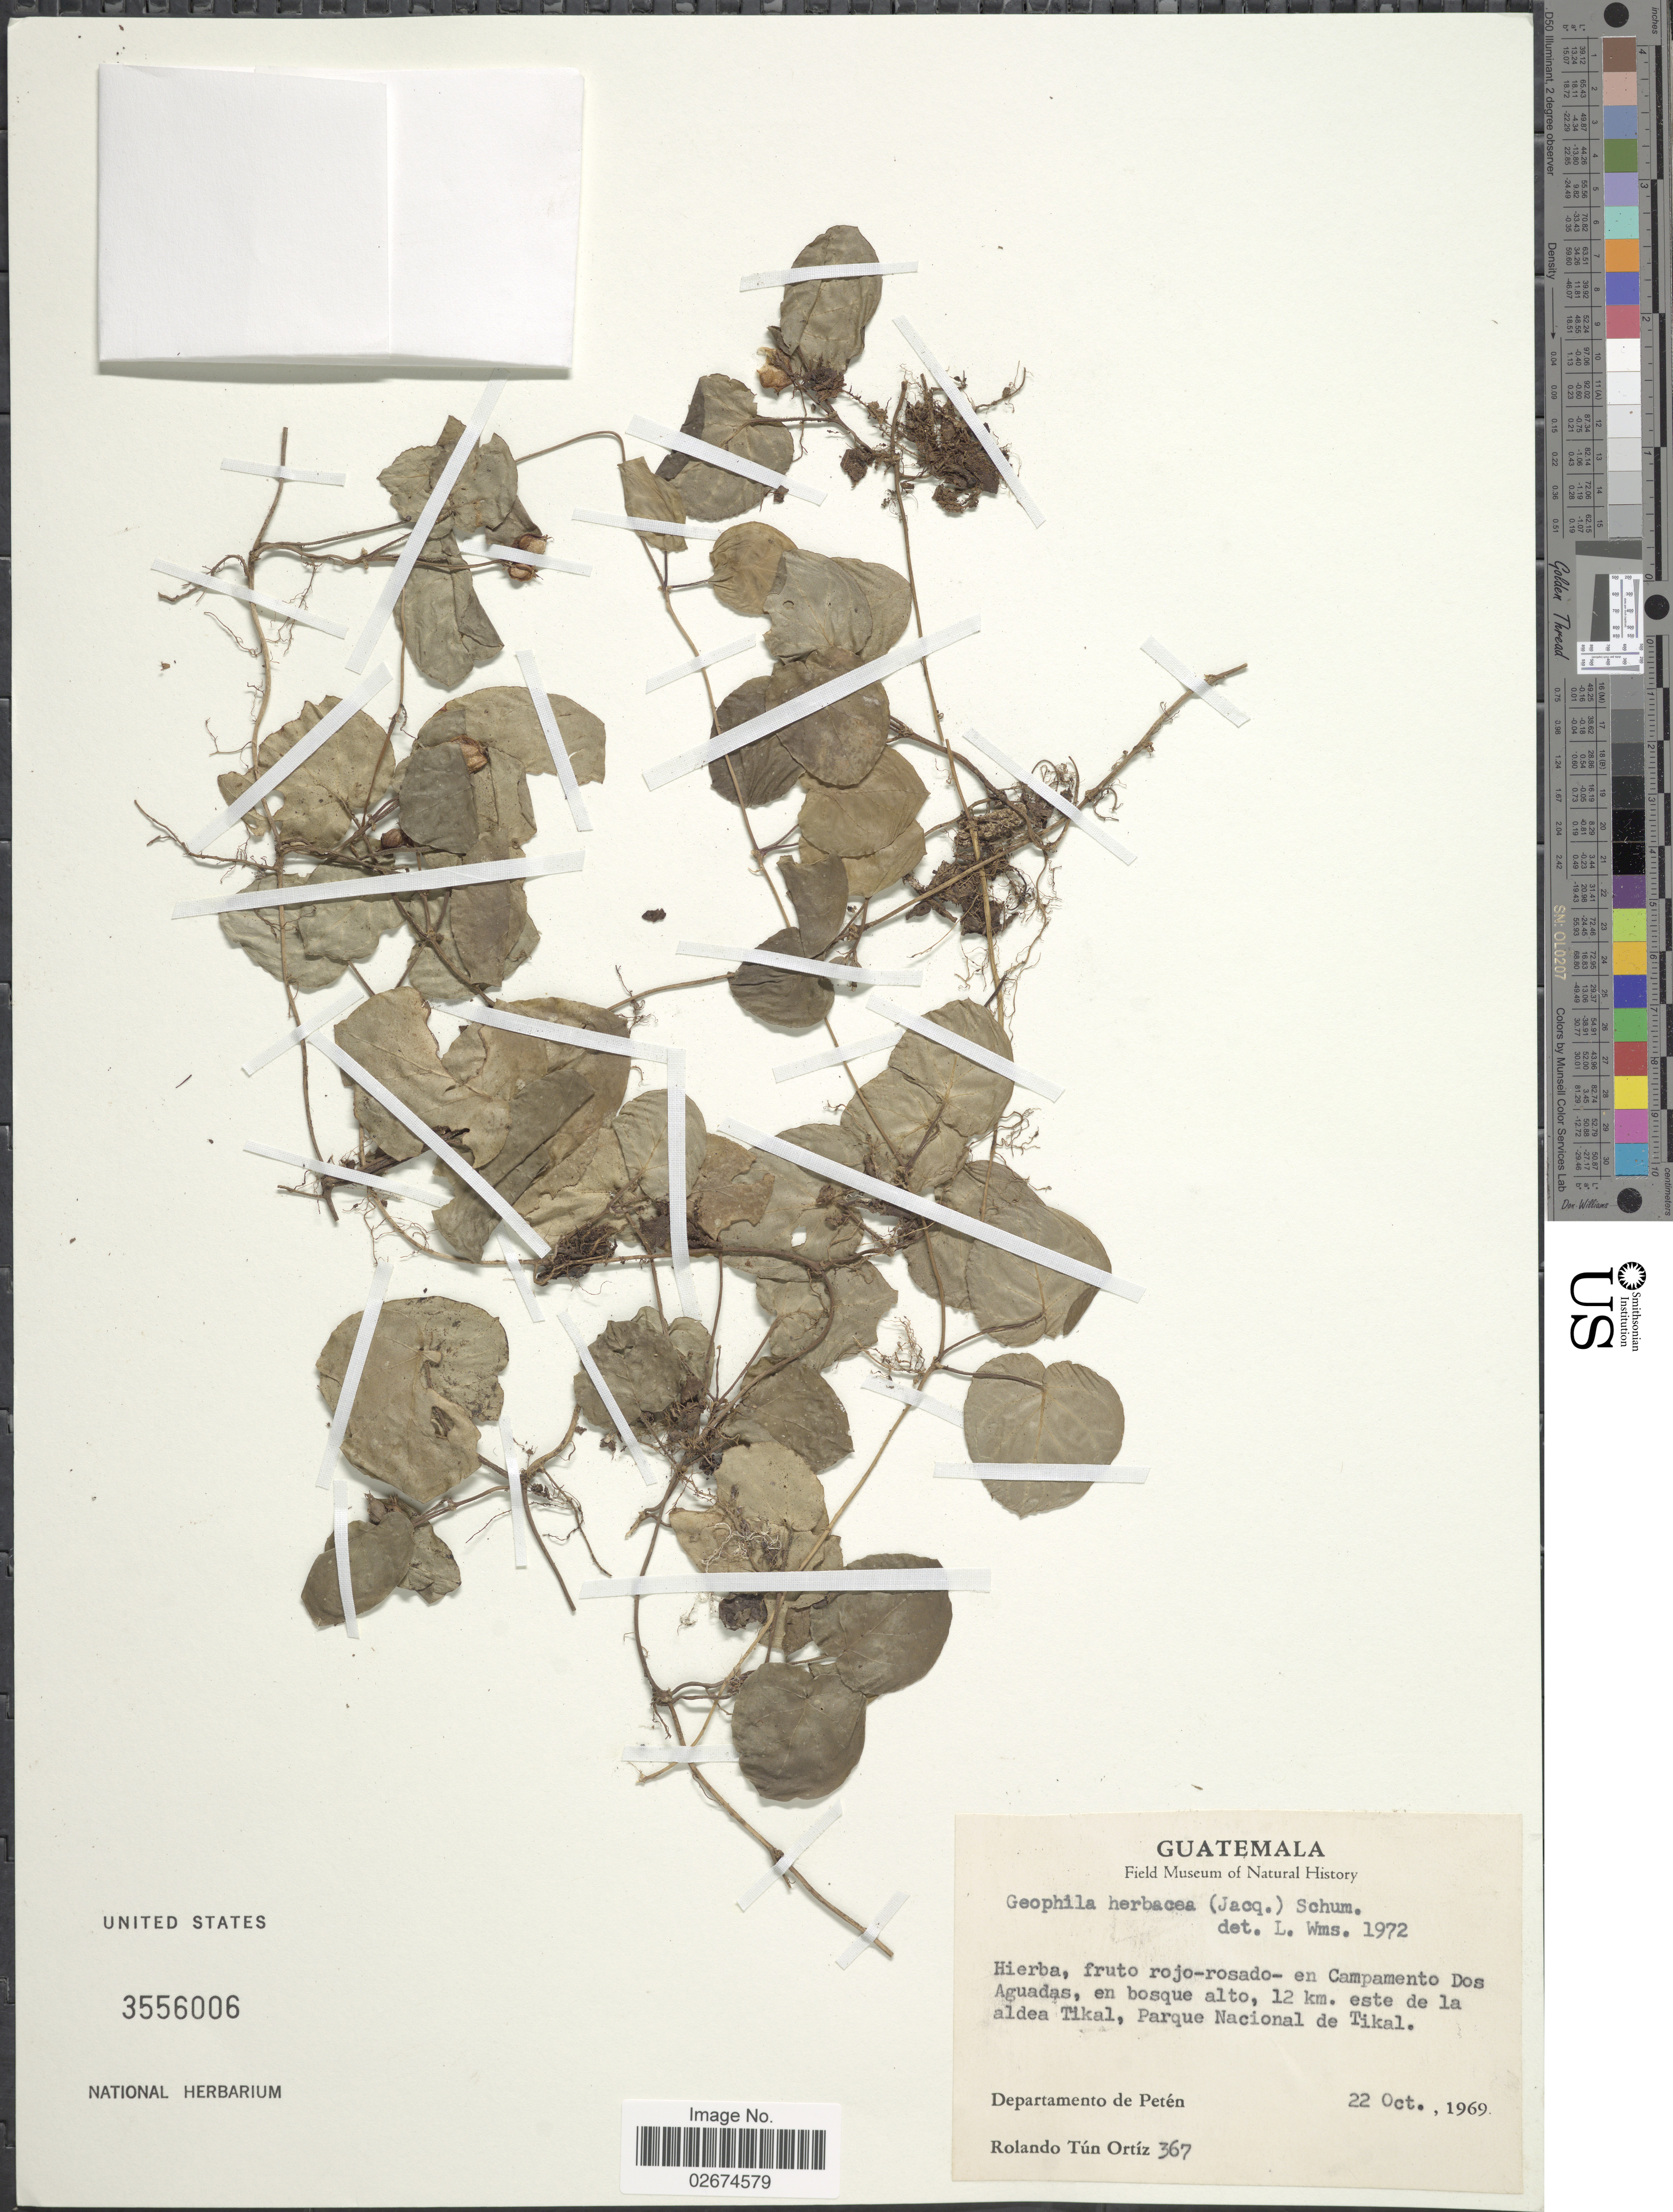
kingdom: Plantae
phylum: Tracheophyta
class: Magnoliopsida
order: Gentianales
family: Rubiaceae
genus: Geophila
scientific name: Geophila herbacea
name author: (Jacq.) K. Schum.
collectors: R. T. Ortíz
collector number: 367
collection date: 1969-10-22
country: Guatemala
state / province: El Petén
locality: En bosque alto, 12 km. este de la aldea Tikal, Parque Nacional de Tikal. Departamento de Peten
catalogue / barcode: US 3556006